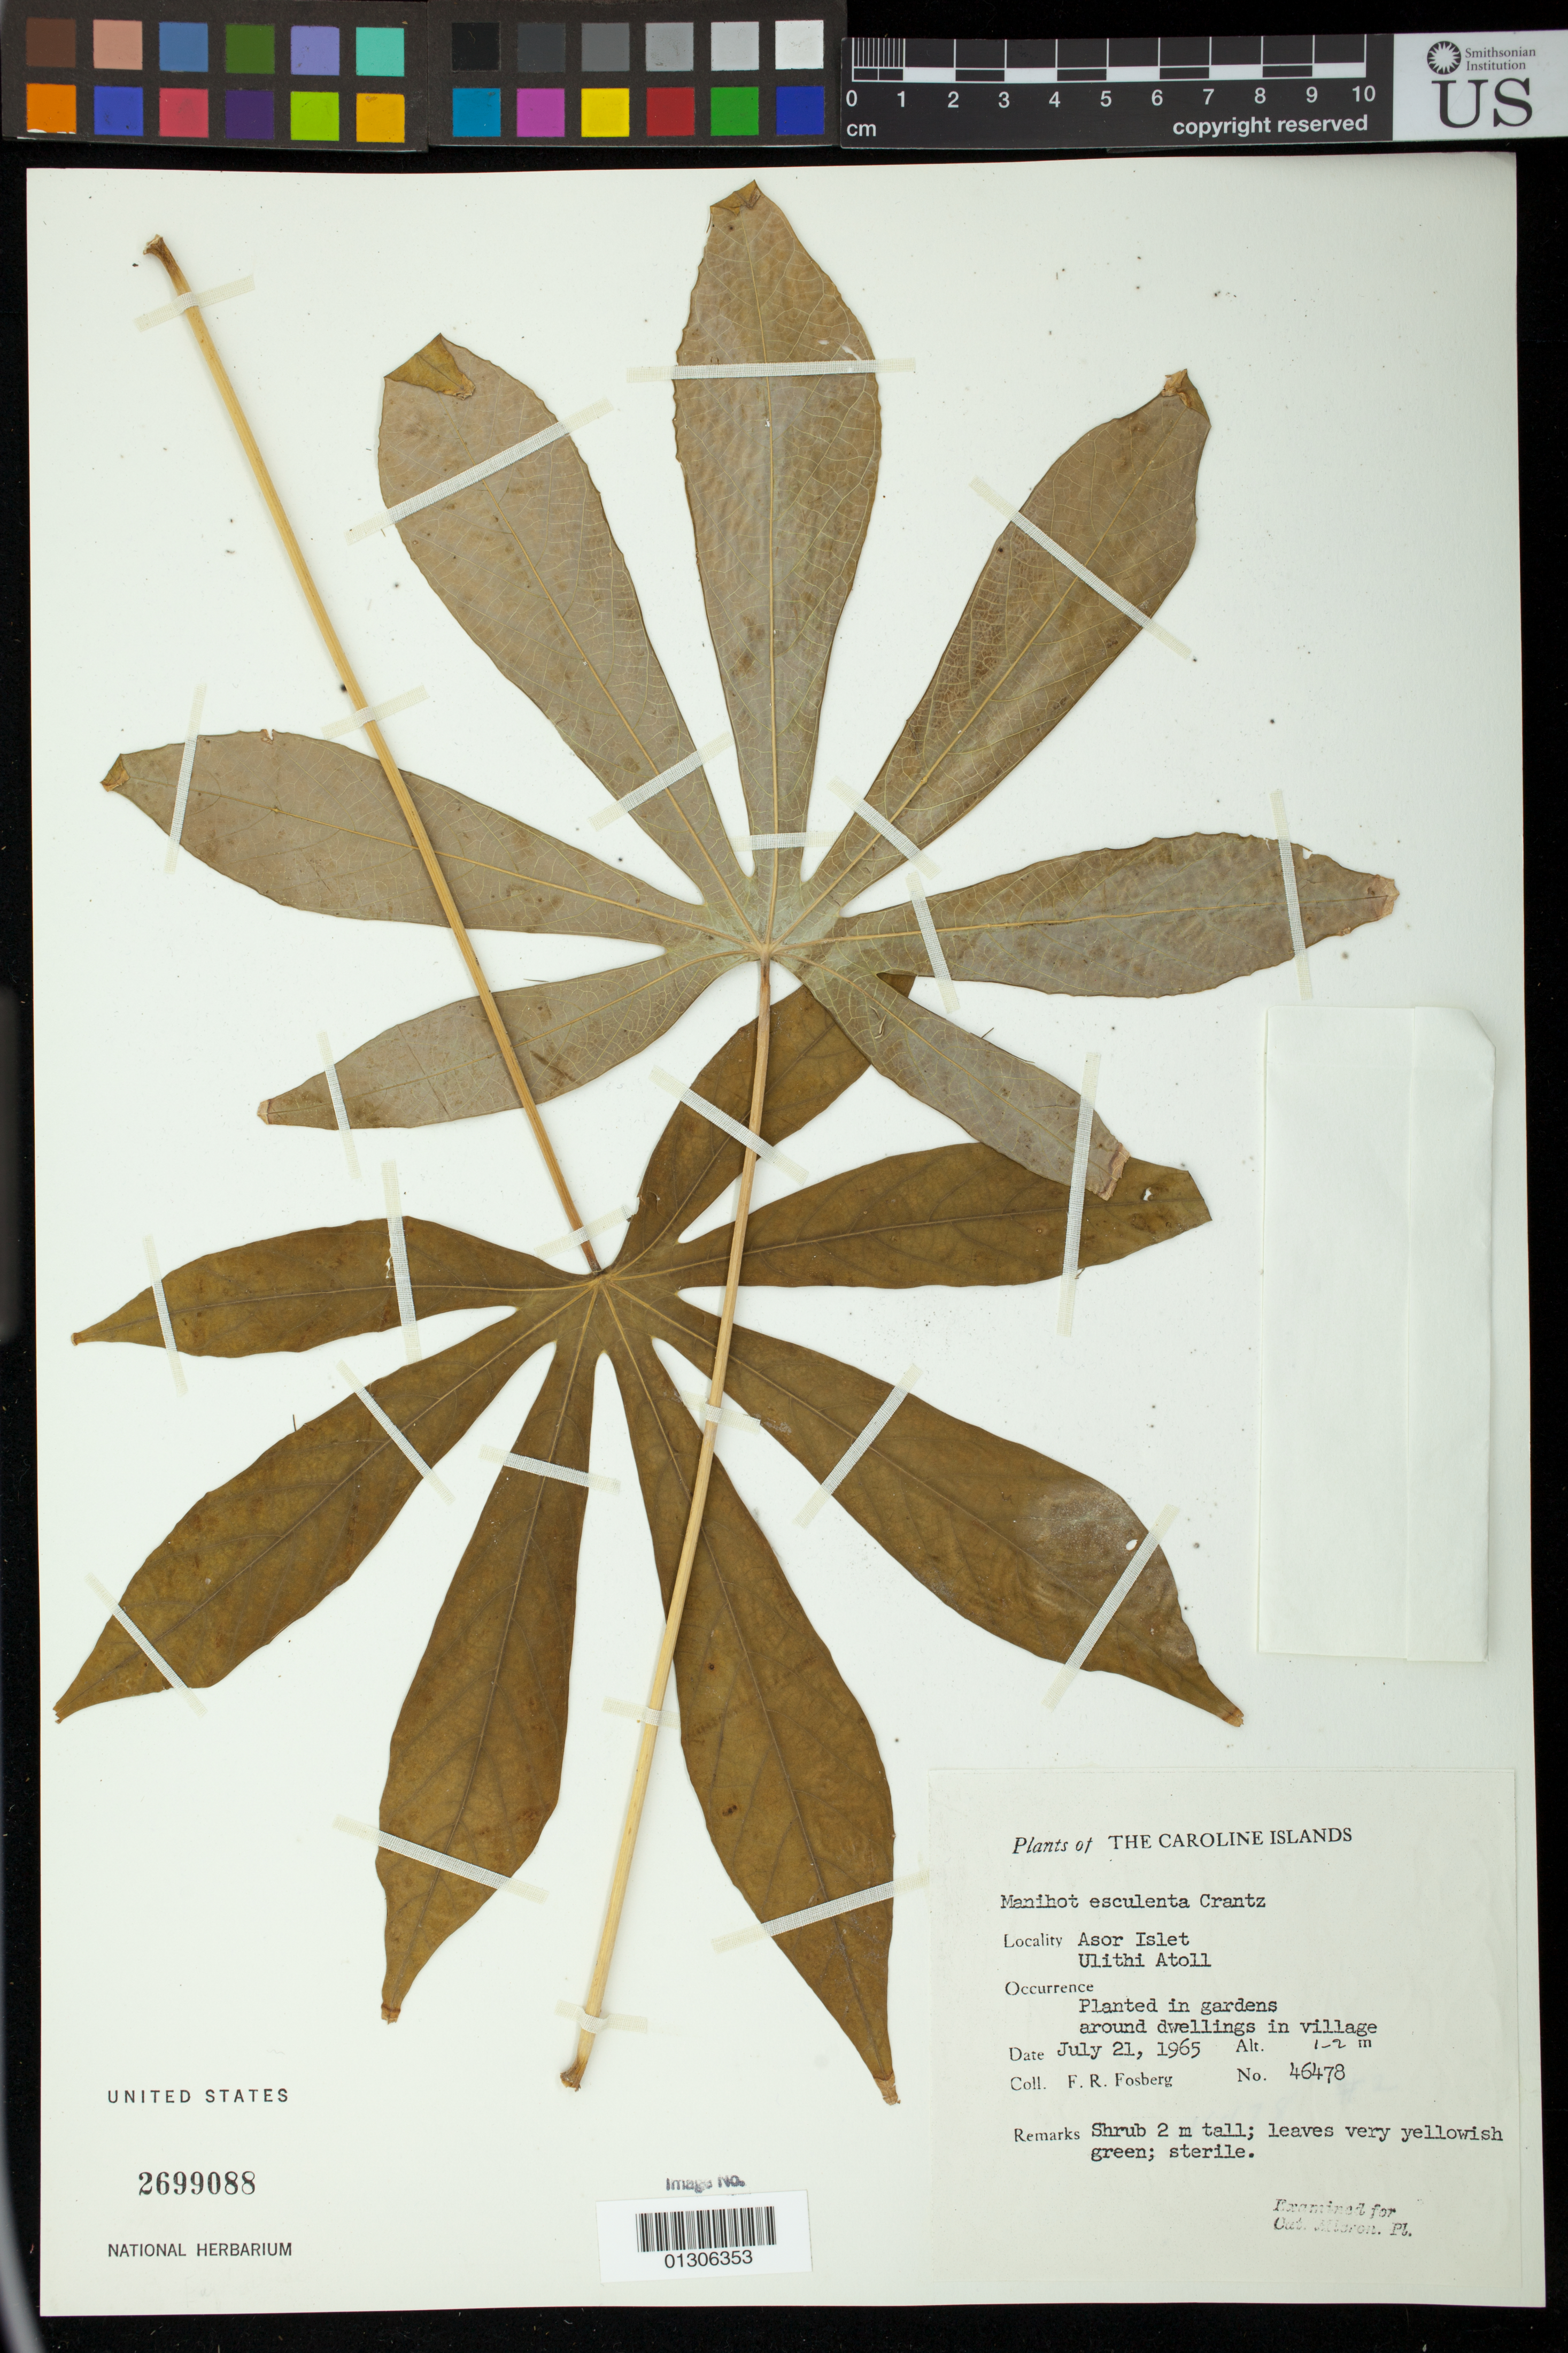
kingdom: Plantae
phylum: Tracheophyta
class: Magnoliopsida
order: Malpighiales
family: Euphorbiaceae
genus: Manihot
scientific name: Manihot esculenta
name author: Crantz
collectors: F. R. Fosberg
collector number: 46478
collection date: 1965-07-21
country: Micronesia, Federated States of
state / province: Yap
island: Ulithi Atoll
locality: Asor Islet, Ulithi Atoll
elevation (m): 1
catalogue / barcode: US 2699088